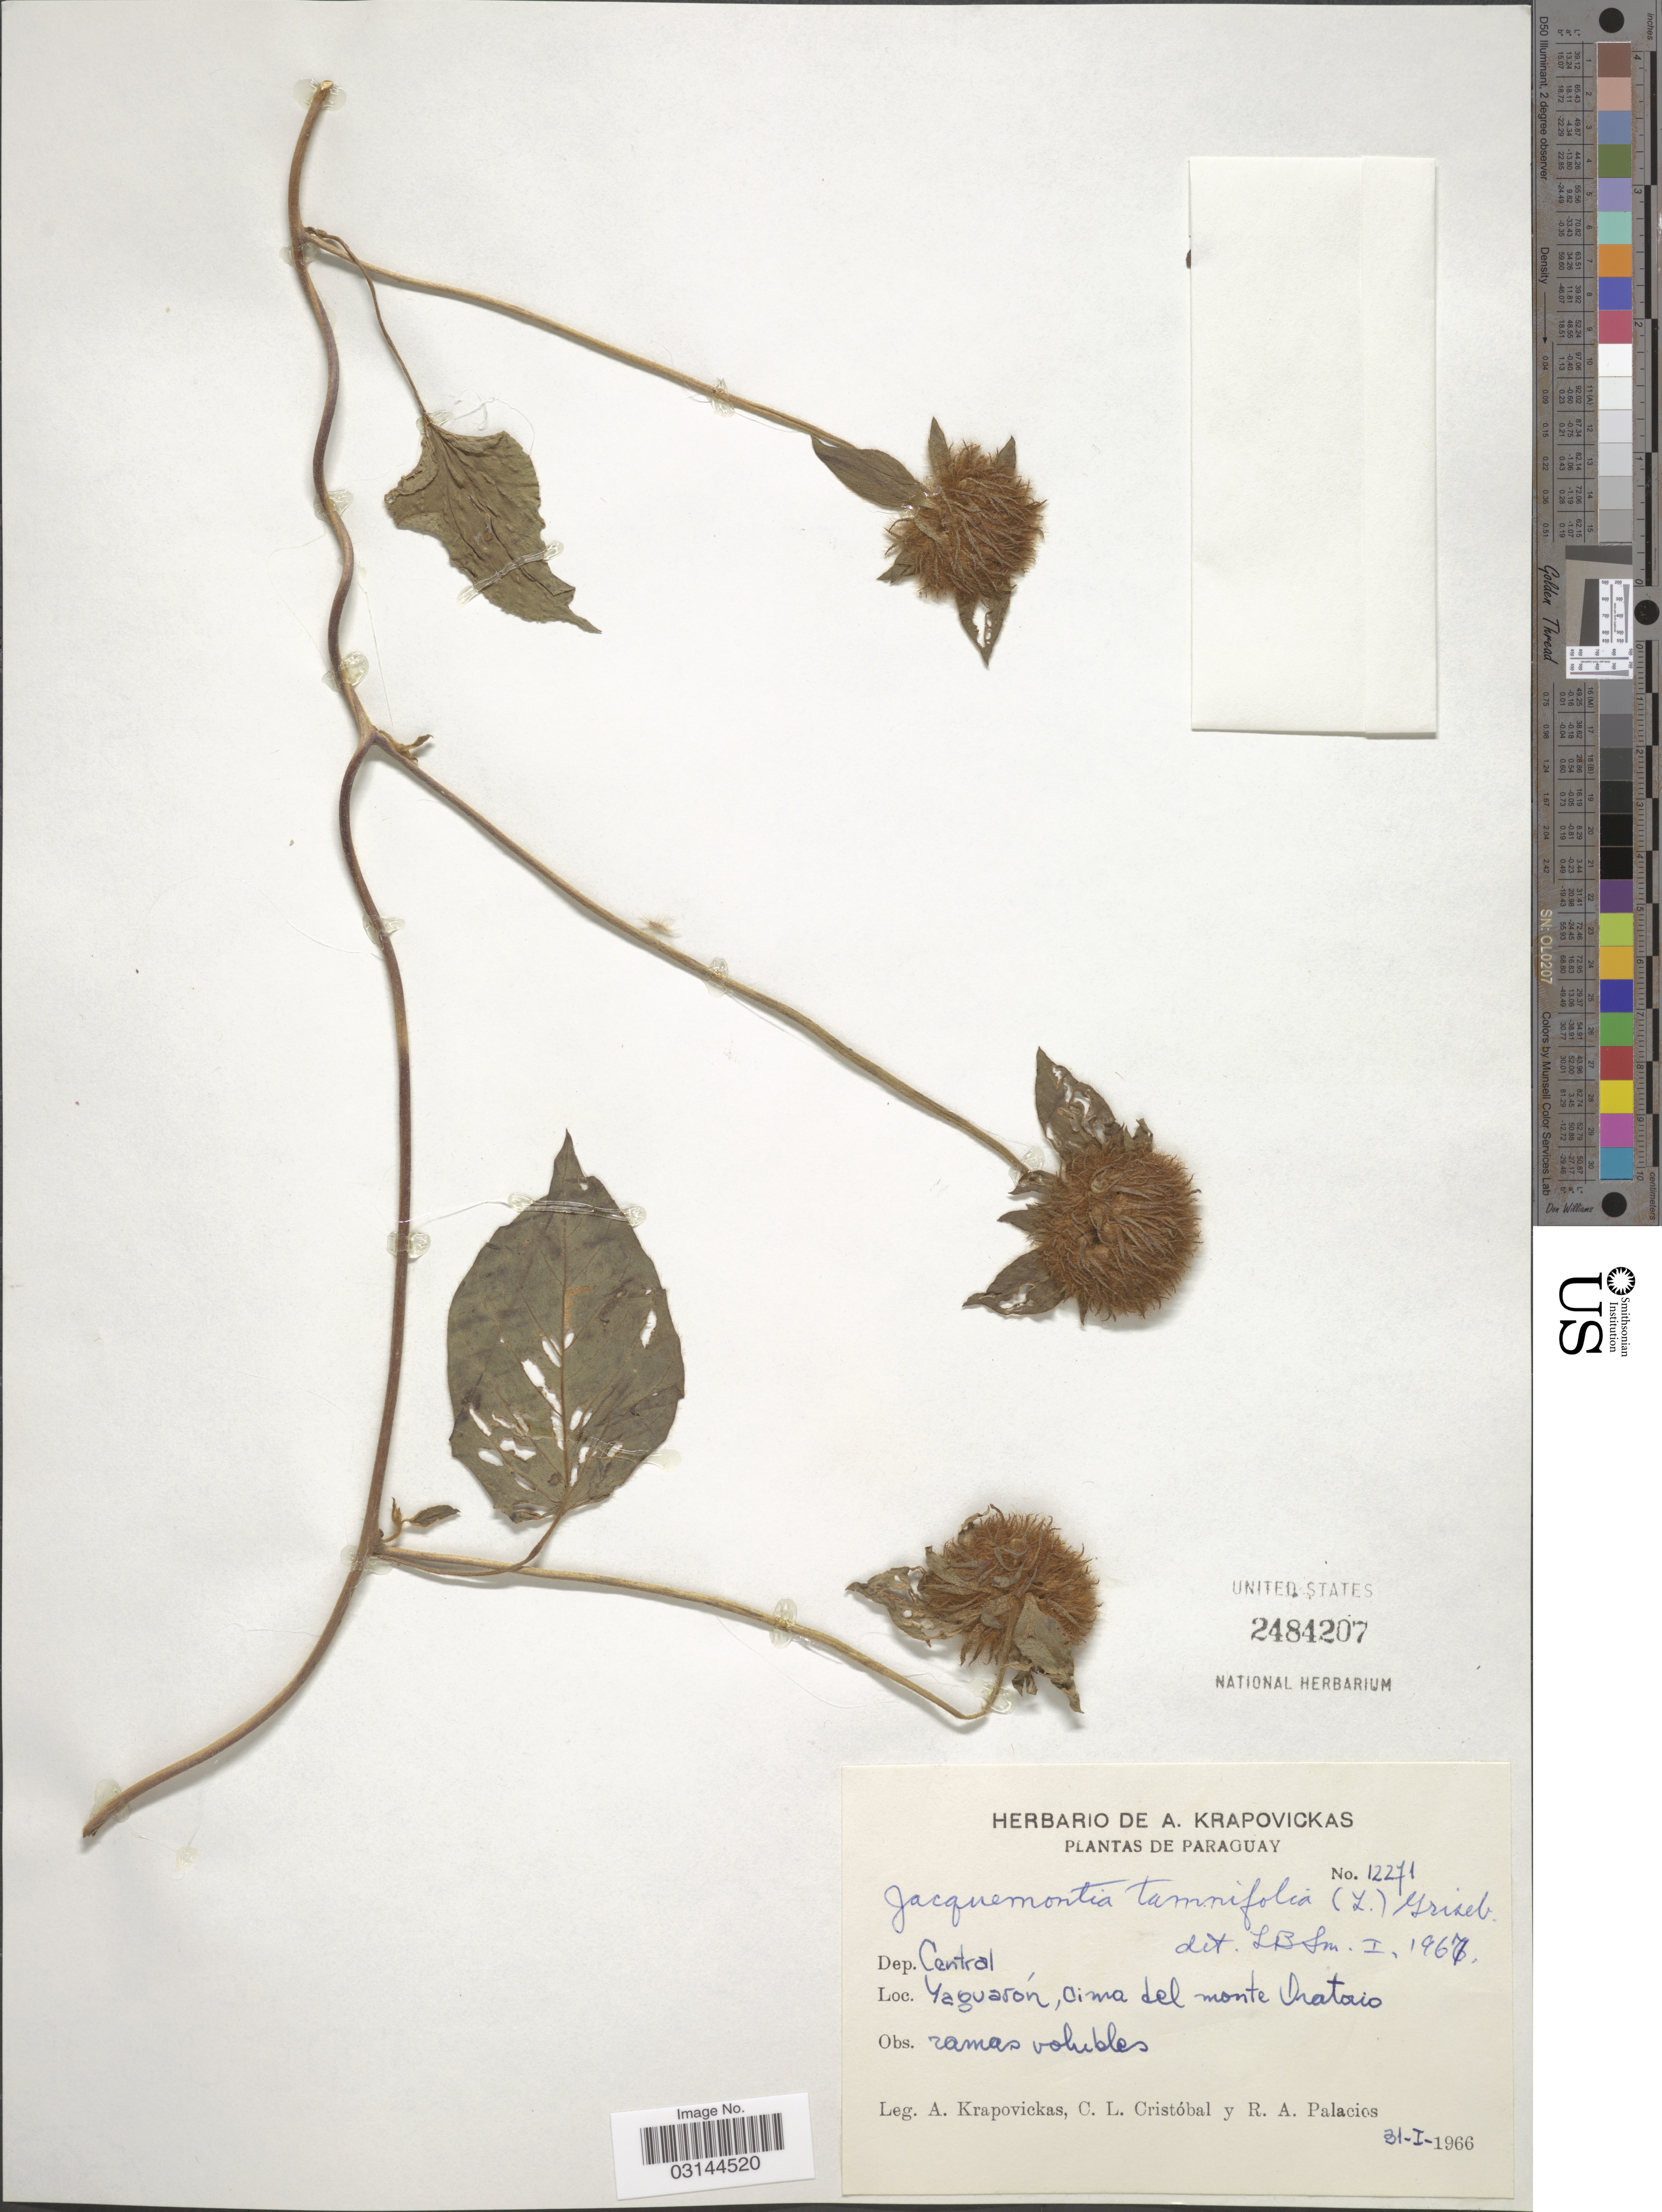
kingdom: Plantae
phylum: Tracheophyta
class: Magnoliopsida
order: Solanales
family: Convolvulaceae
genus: Jacquemontia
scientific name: Jacquemontia tamnifolia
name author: (L.) Griseb.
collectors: A. Krapovickas, C. L. Cristóbal & R. Palacios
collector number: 12271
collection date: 1966-01-31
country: Paraguay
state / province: Central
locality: Dep. Central. Yaguarón, Cima del monte Oratorio.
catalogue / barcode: US 2484207